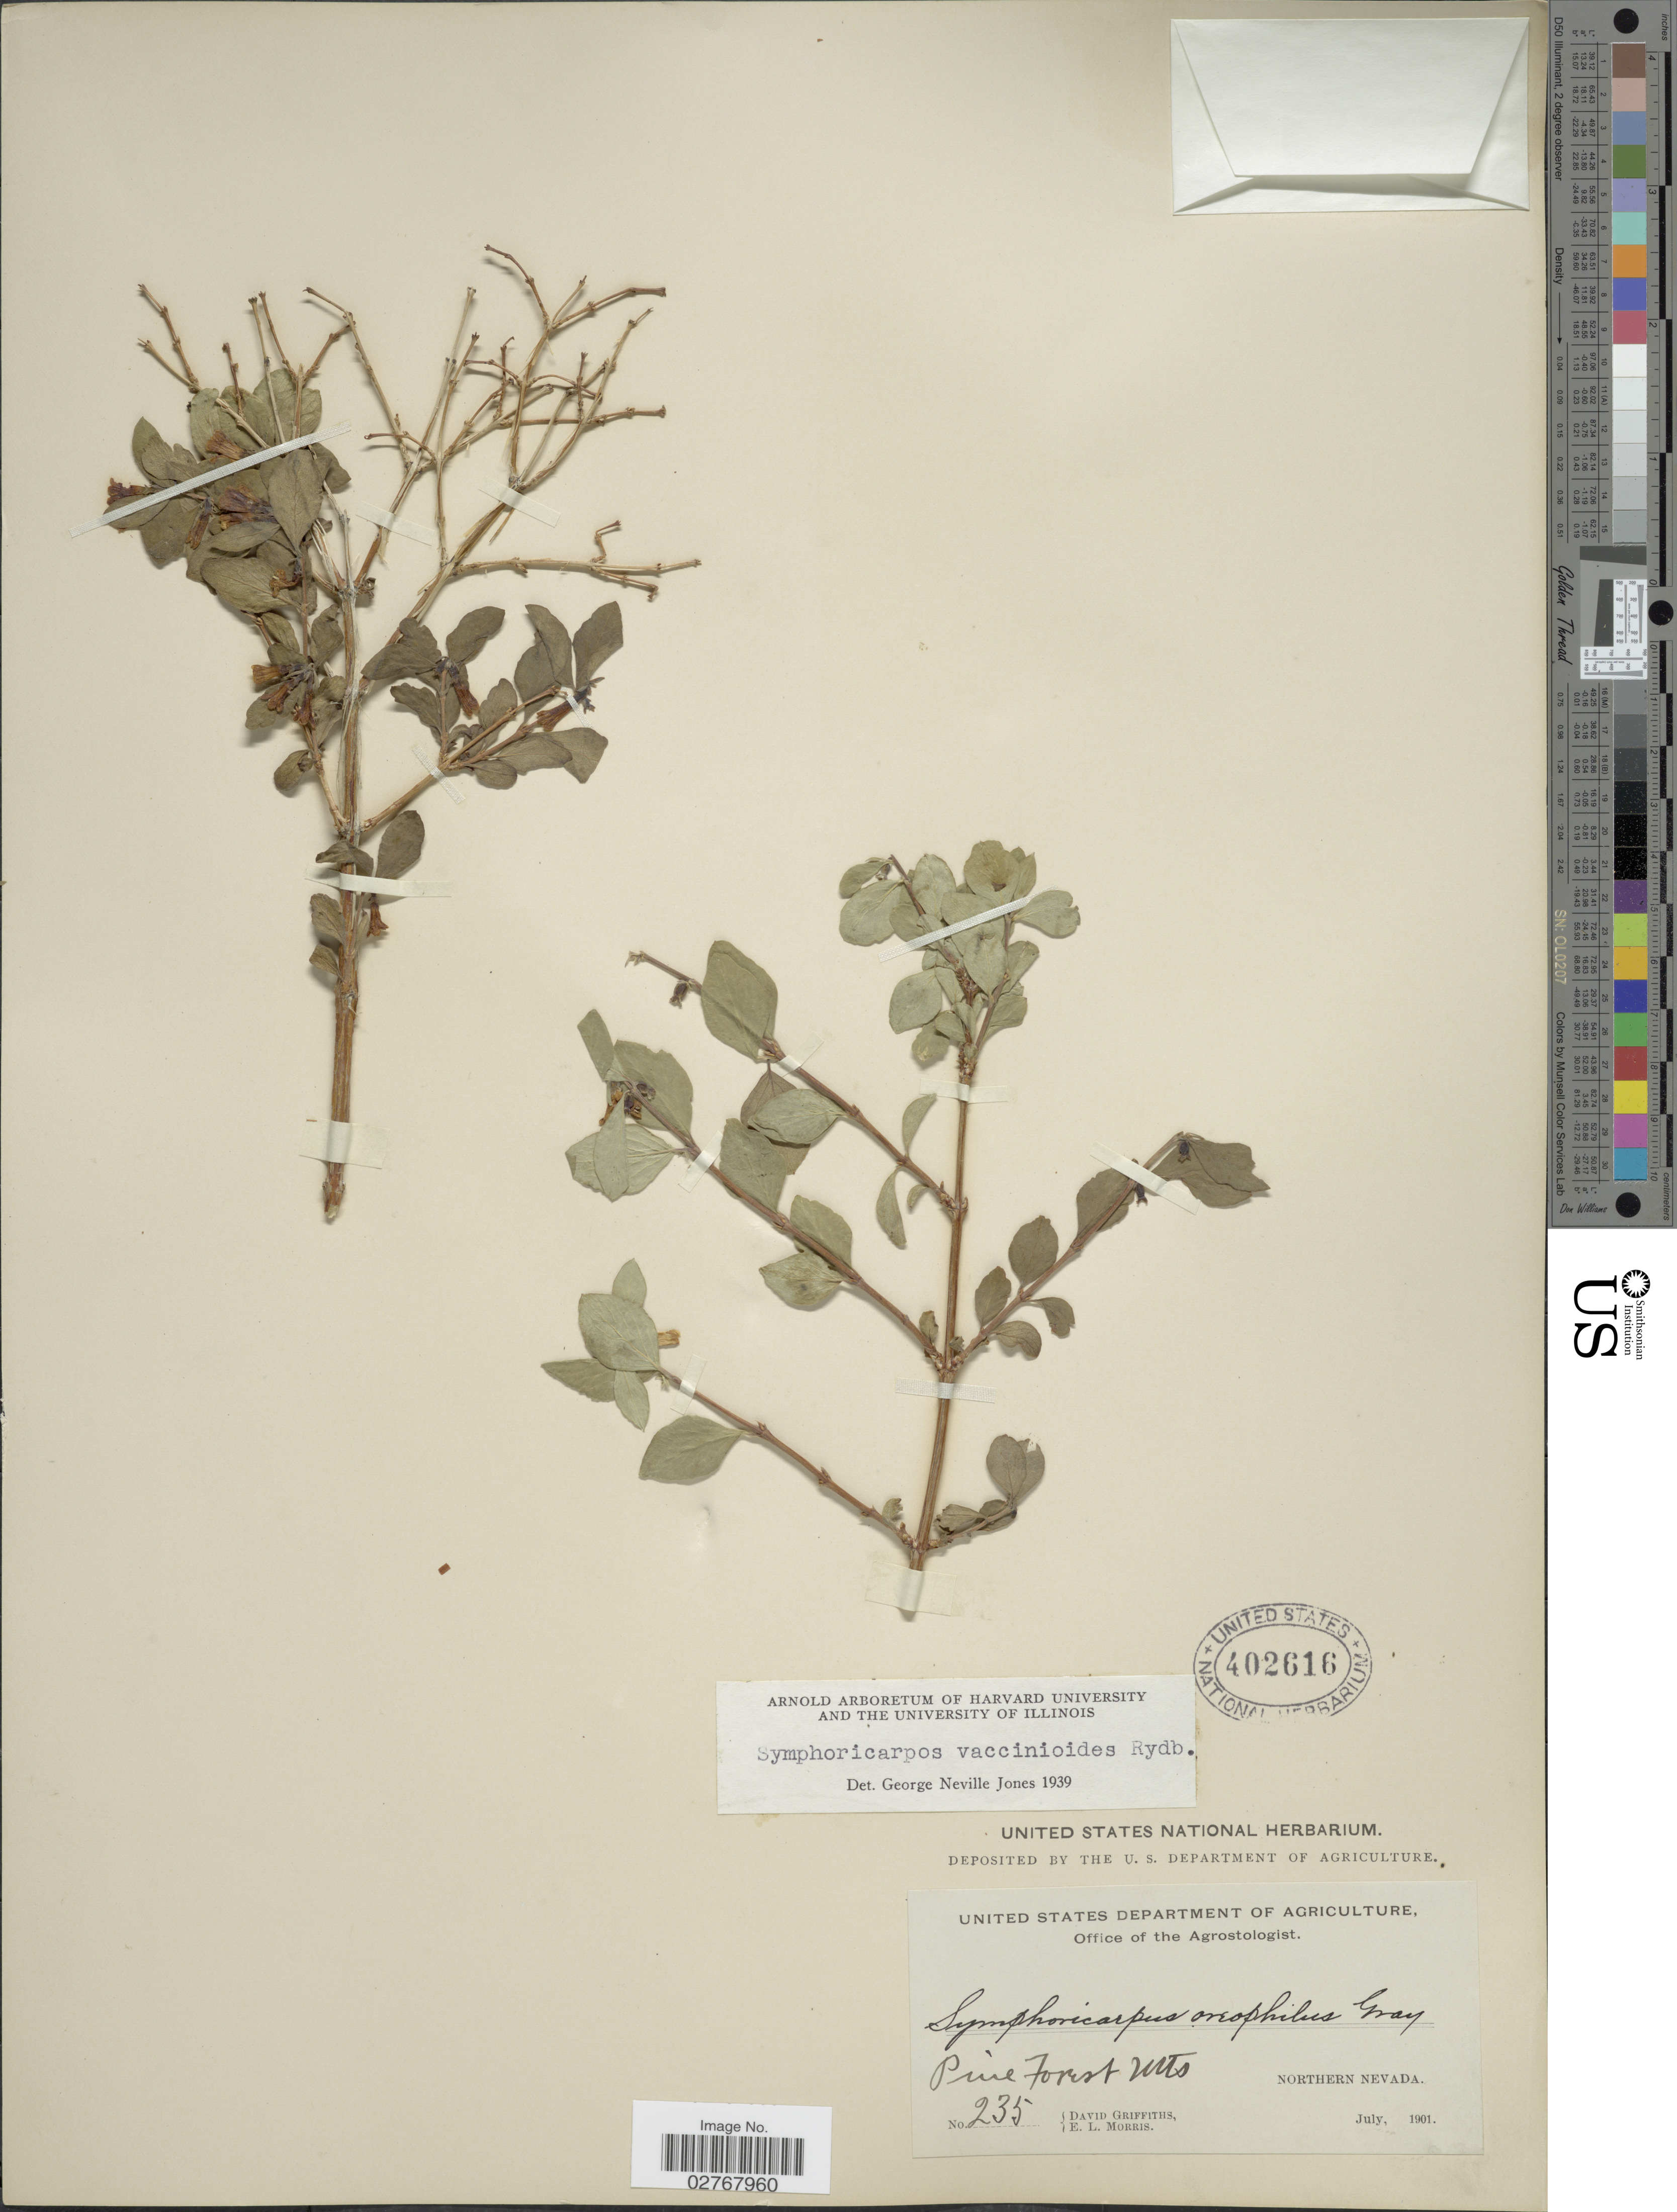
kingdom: Plantae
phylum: Tracheophyta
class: Magnoliopsida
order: Dipsacales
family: Caprifoliaceae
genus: Symphoricarpos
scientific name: Symphoricarpos vaccinioides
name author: Rydb.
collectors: D. Griffiths & E. Morris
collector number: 235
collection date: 1901-07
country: United States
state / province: Nevada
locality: Pine Forest Mts., Northern Nevada.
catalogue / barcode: US 402616